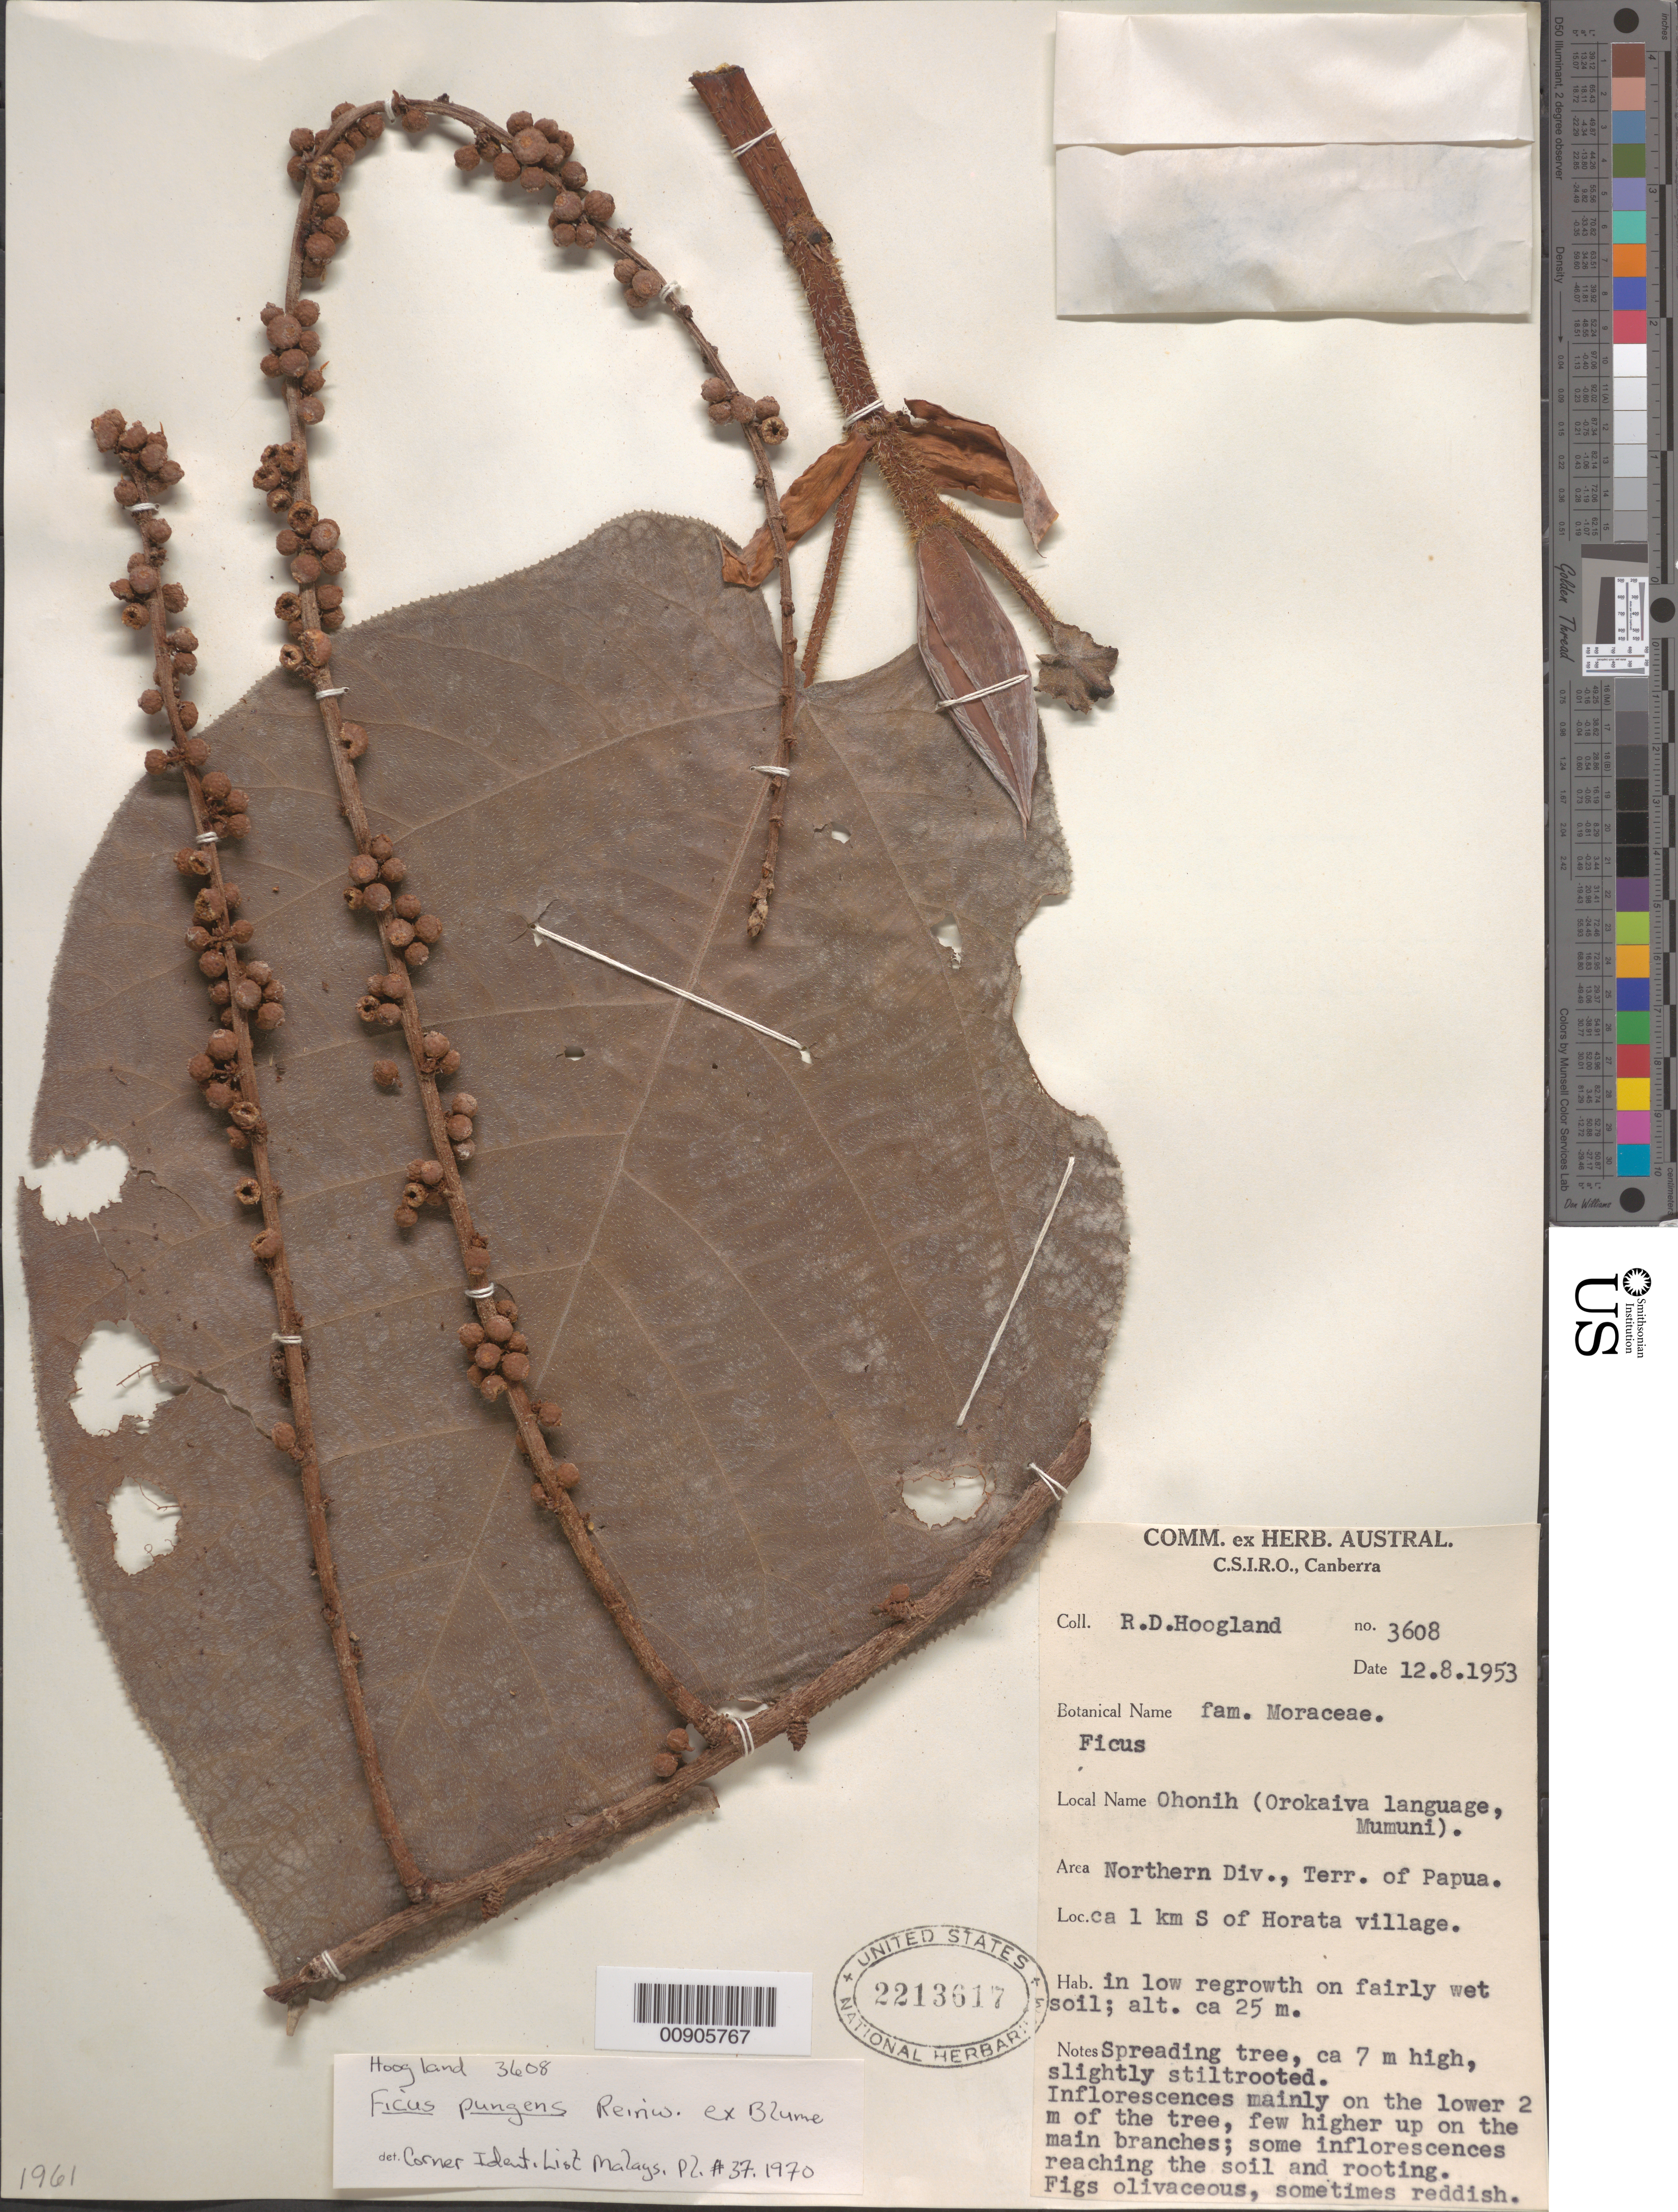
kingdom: Plantae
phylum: Tracheophyta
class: Magnoliopsida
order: Rosales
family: Moraceae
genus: Ficus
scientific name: Ficus pungens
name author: Reinw. ex Blume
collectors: R. D. Hoogland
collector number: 3608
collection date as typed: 12 Aug 1953 or 08 Dec 1953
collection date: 1953-08-12 or 1953-12-08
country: Papua New Guinea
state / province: Northern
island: New Guinea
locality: ca 1 km S of Horata village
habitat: in low regrowth on fairly wet soil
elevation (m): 25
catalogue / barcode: US 2213617